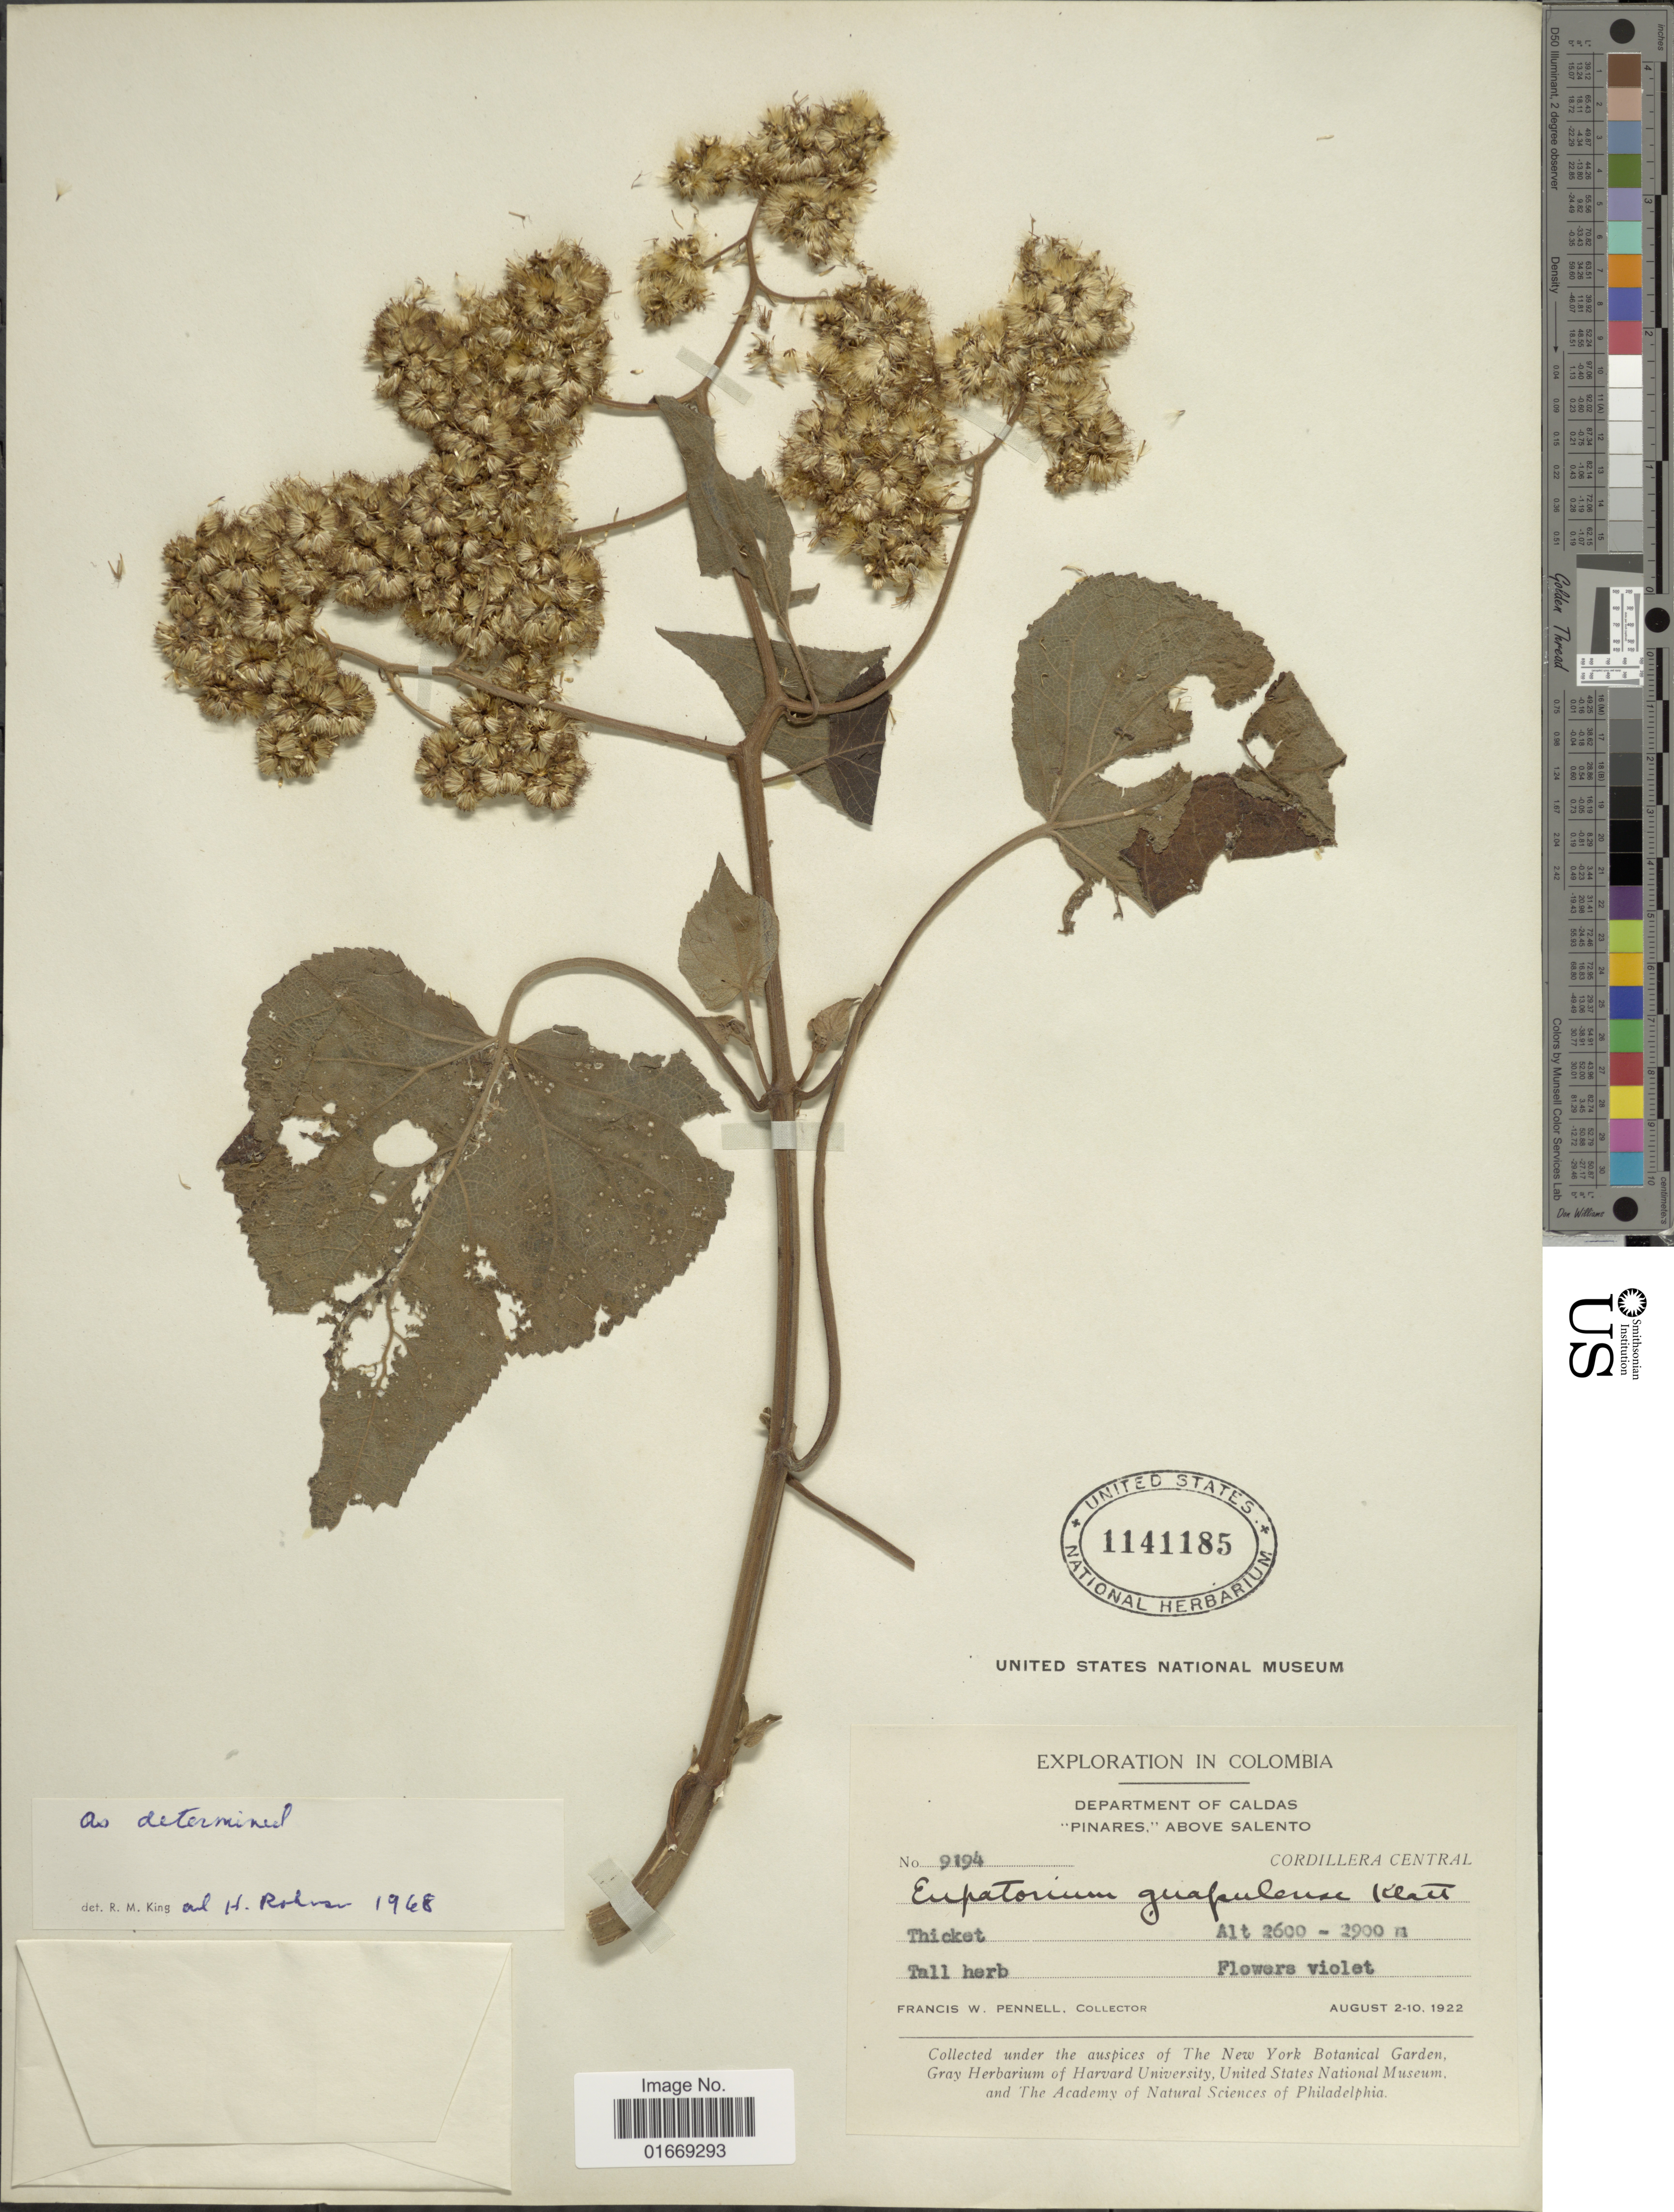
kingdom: Plantae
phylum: Tracheophyta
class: Magnoliopsida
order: Asterales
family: Asteraceae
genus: Hebeclinium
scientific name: Hebeclinium tetragonum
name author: Benth.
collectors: F. W. Pennell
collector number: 9194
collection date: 1922-08-02/1922-08-10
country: Colombia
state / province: Caldas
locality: Department of Caldas. "Pinares", above Salento. Cordillera Central. Thicket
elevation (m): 2600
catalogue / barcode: US 1141185